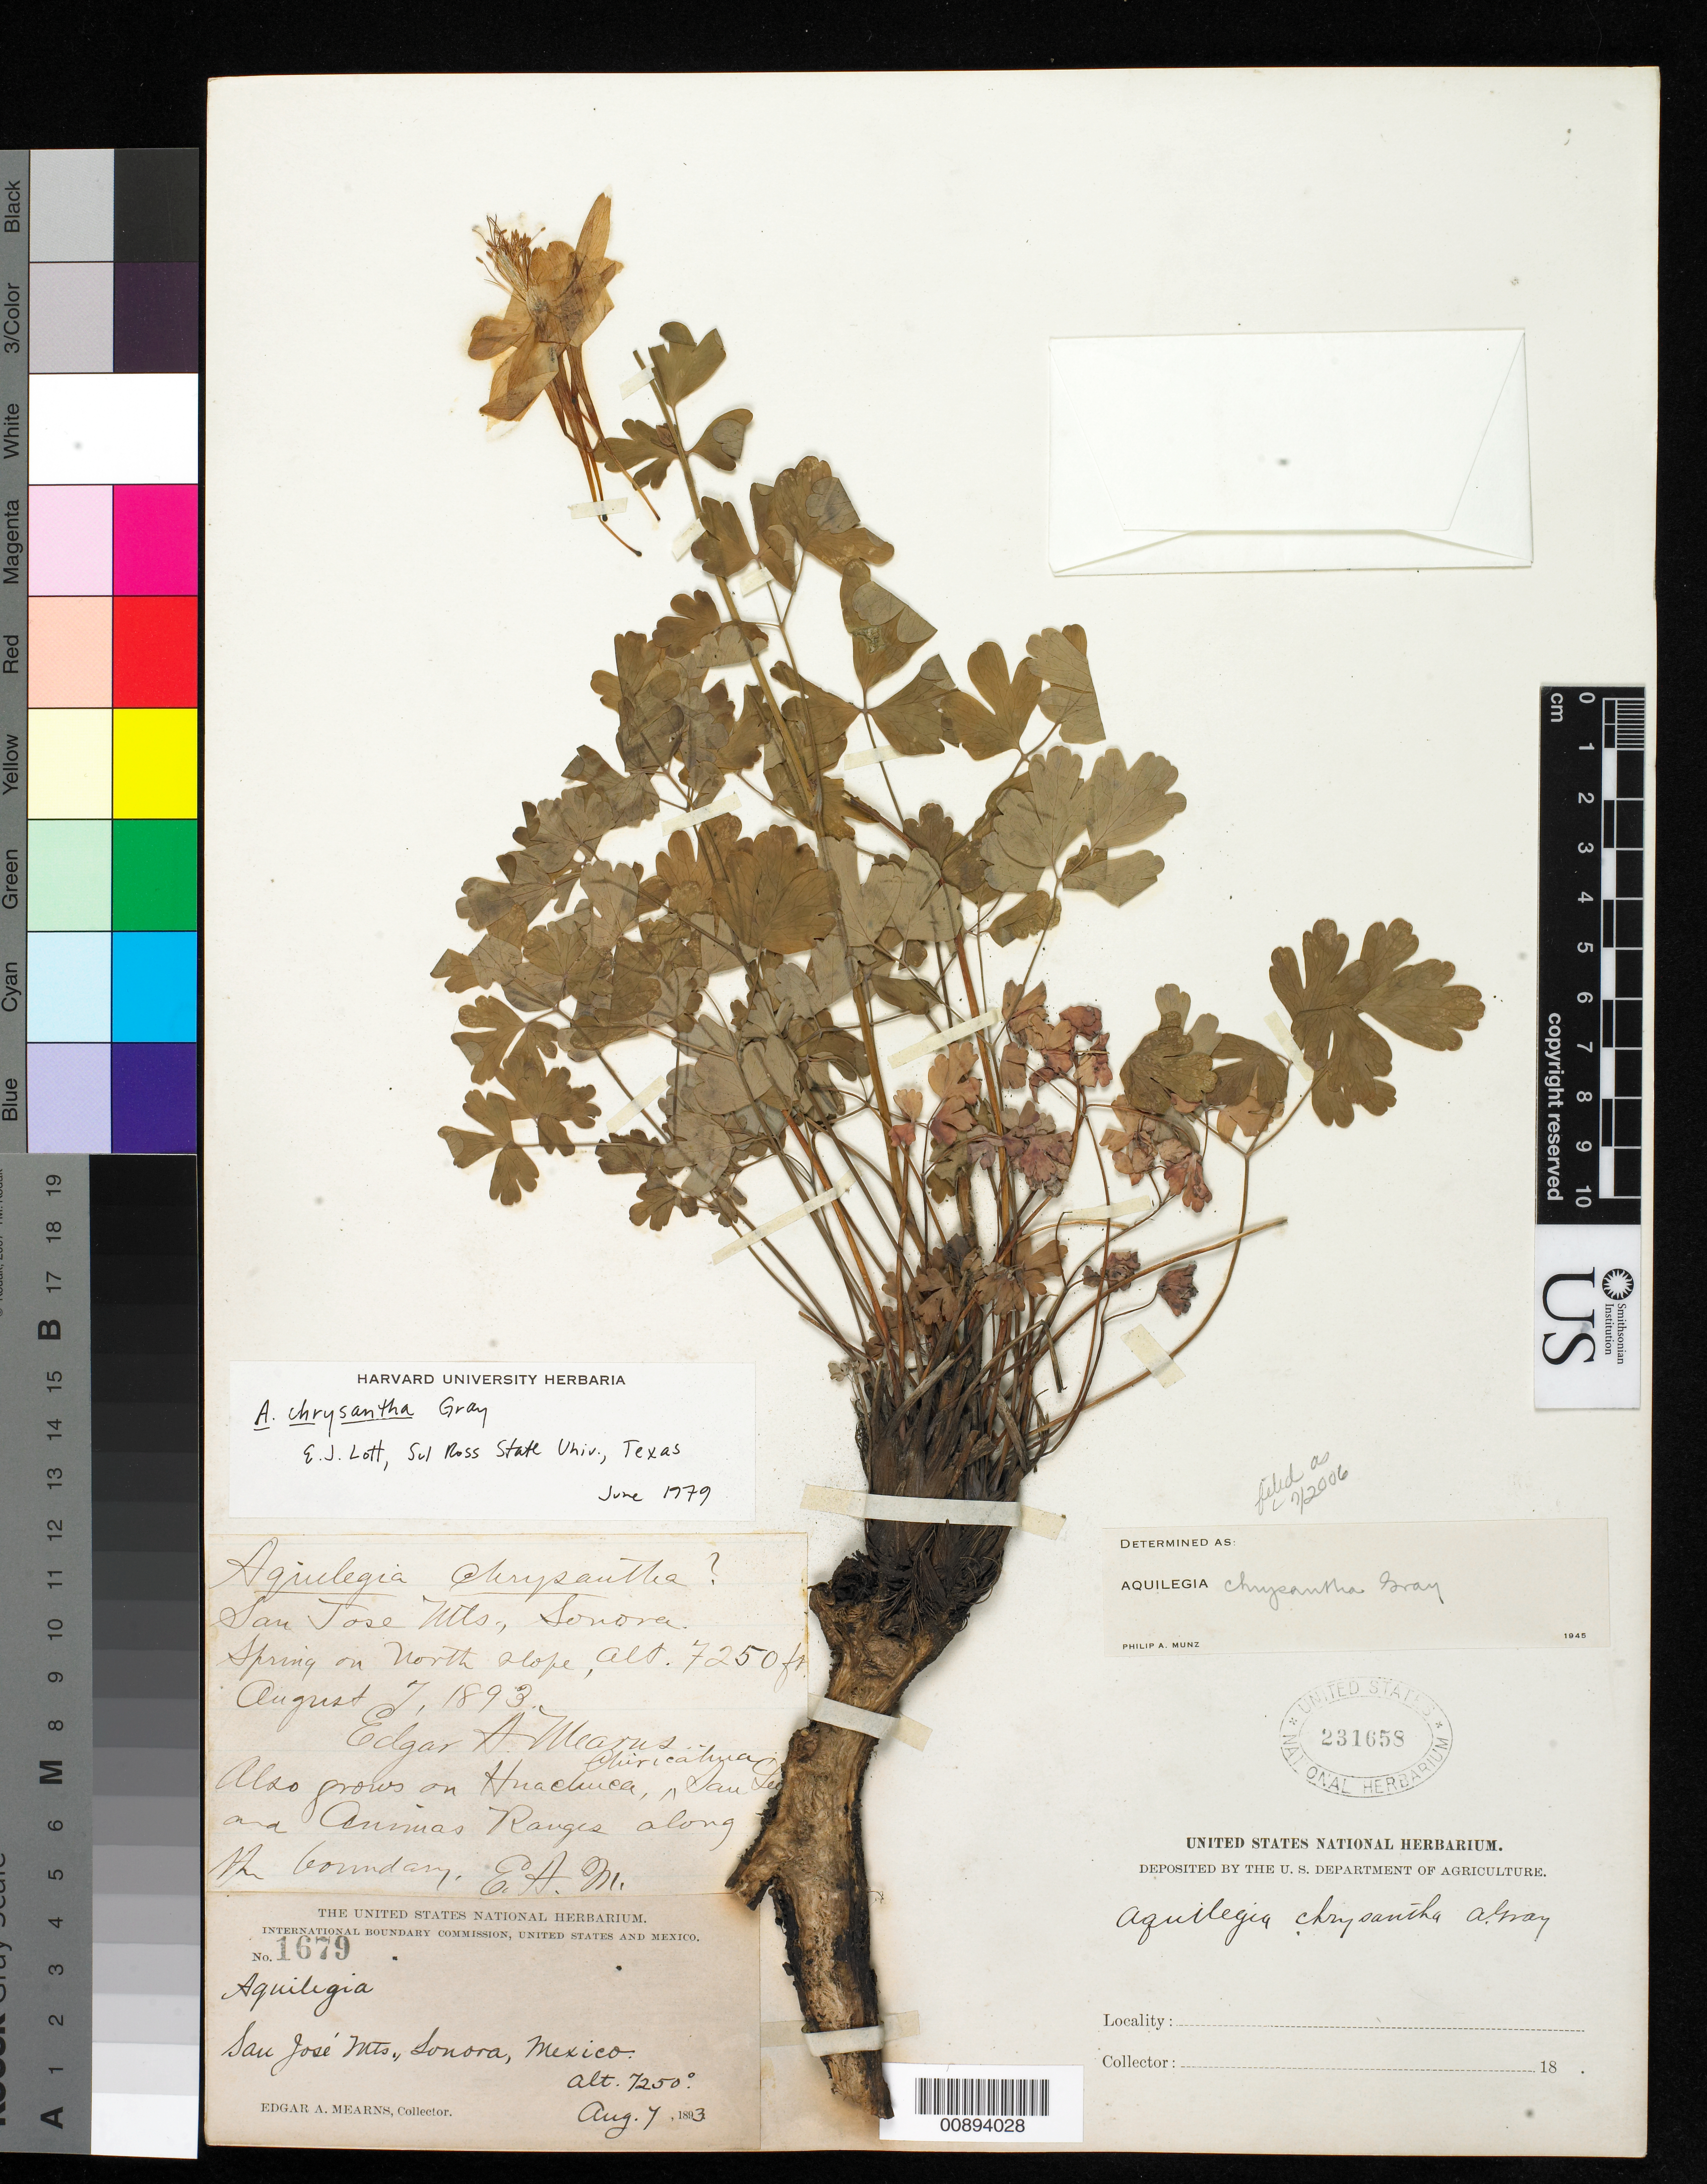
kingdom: Plantae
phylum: Tracheophyta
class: Magnoliopsida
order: Ranunculales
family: Ranunculaceae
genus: Aquilegia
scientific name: Aquilegia chrysantha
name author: A. Gray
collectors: E. A. Mearns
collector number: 1679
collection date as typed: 07 Aug 1893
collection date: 1893-08-07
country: Mexico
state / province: Sonora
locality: San José Mts., Sonora.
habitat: Spring in north slope.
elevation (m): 2210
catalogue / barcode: US 231658